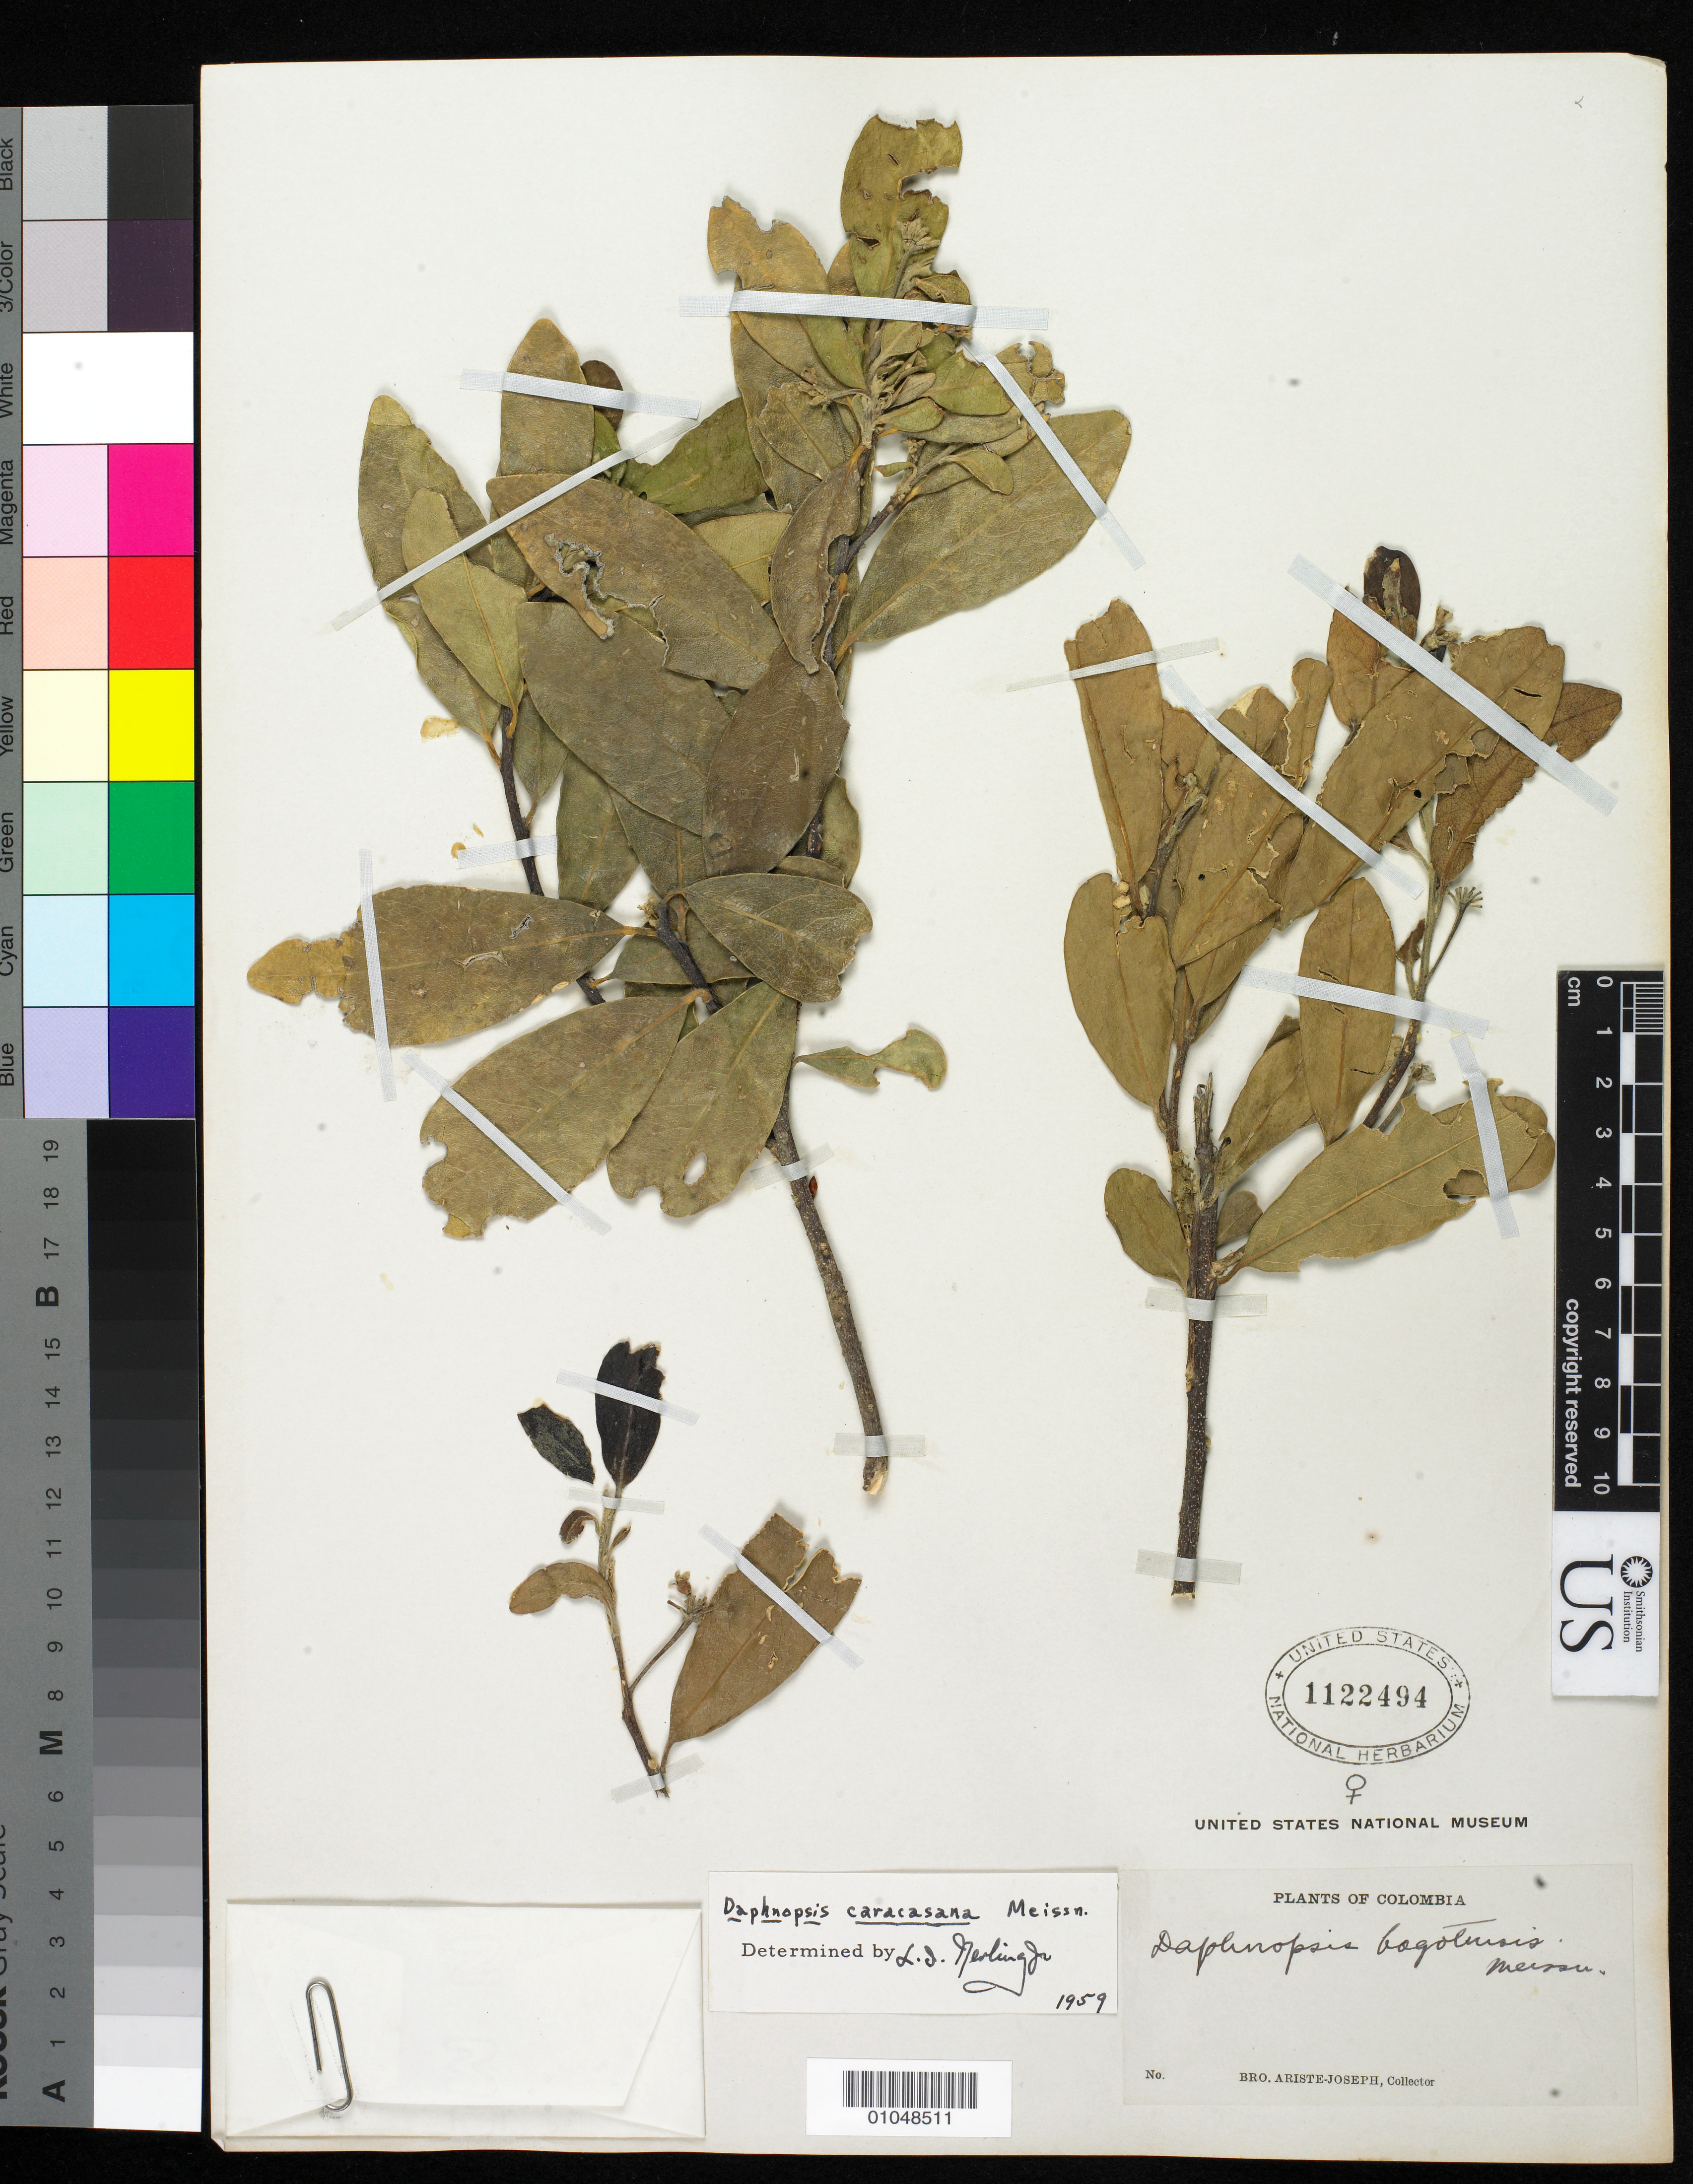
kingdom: Plantae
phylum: Tracheophyta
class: Magnoliopsida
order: Malvales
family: Thymelaeaceae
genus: Daphnopsis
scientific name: Daphnopsis caracasana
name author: Meisn.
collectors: Bro. Ariste-Joseph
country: Colombia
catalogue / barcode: US 1122494